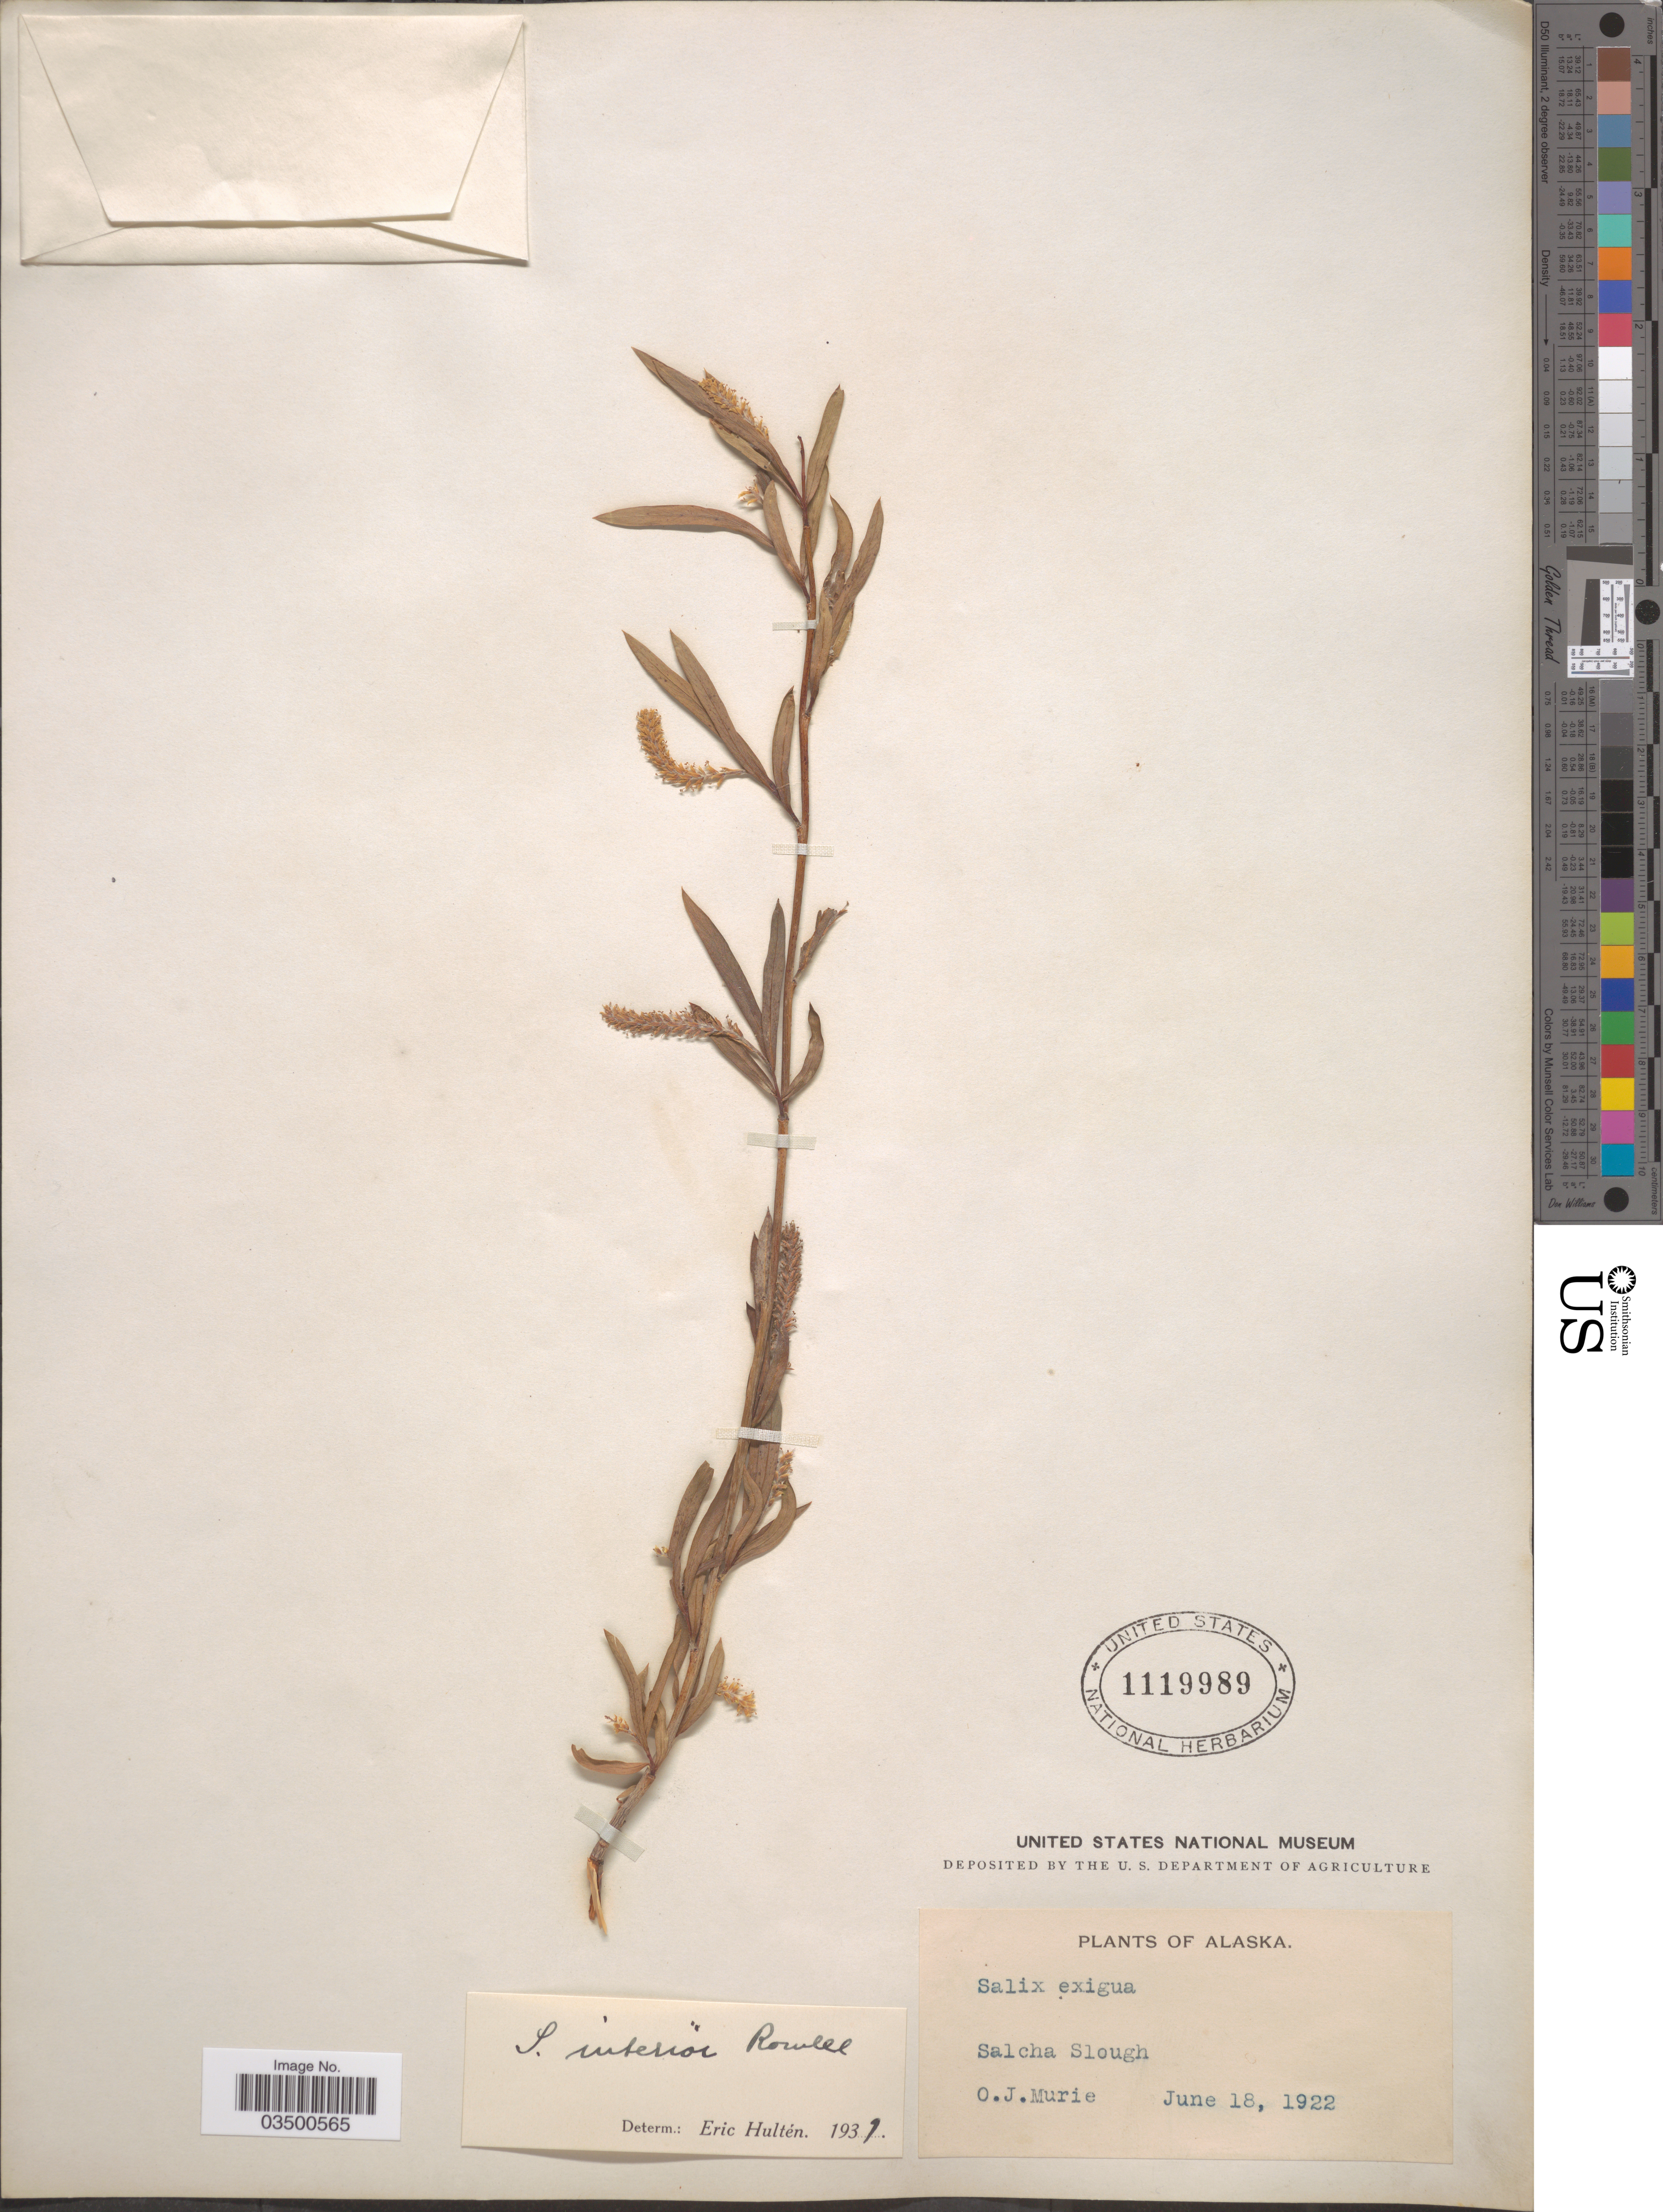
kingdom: Plantae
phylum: Tracheophyta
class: Magnoliopsida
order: Malpighiales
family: Salicaceae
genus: Salix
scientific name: Salix interior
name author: Rowlee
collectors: O. Murie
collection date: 1922-06-18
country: United States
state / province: Alaska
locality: Salcha Slough.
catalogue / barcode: US 1119989